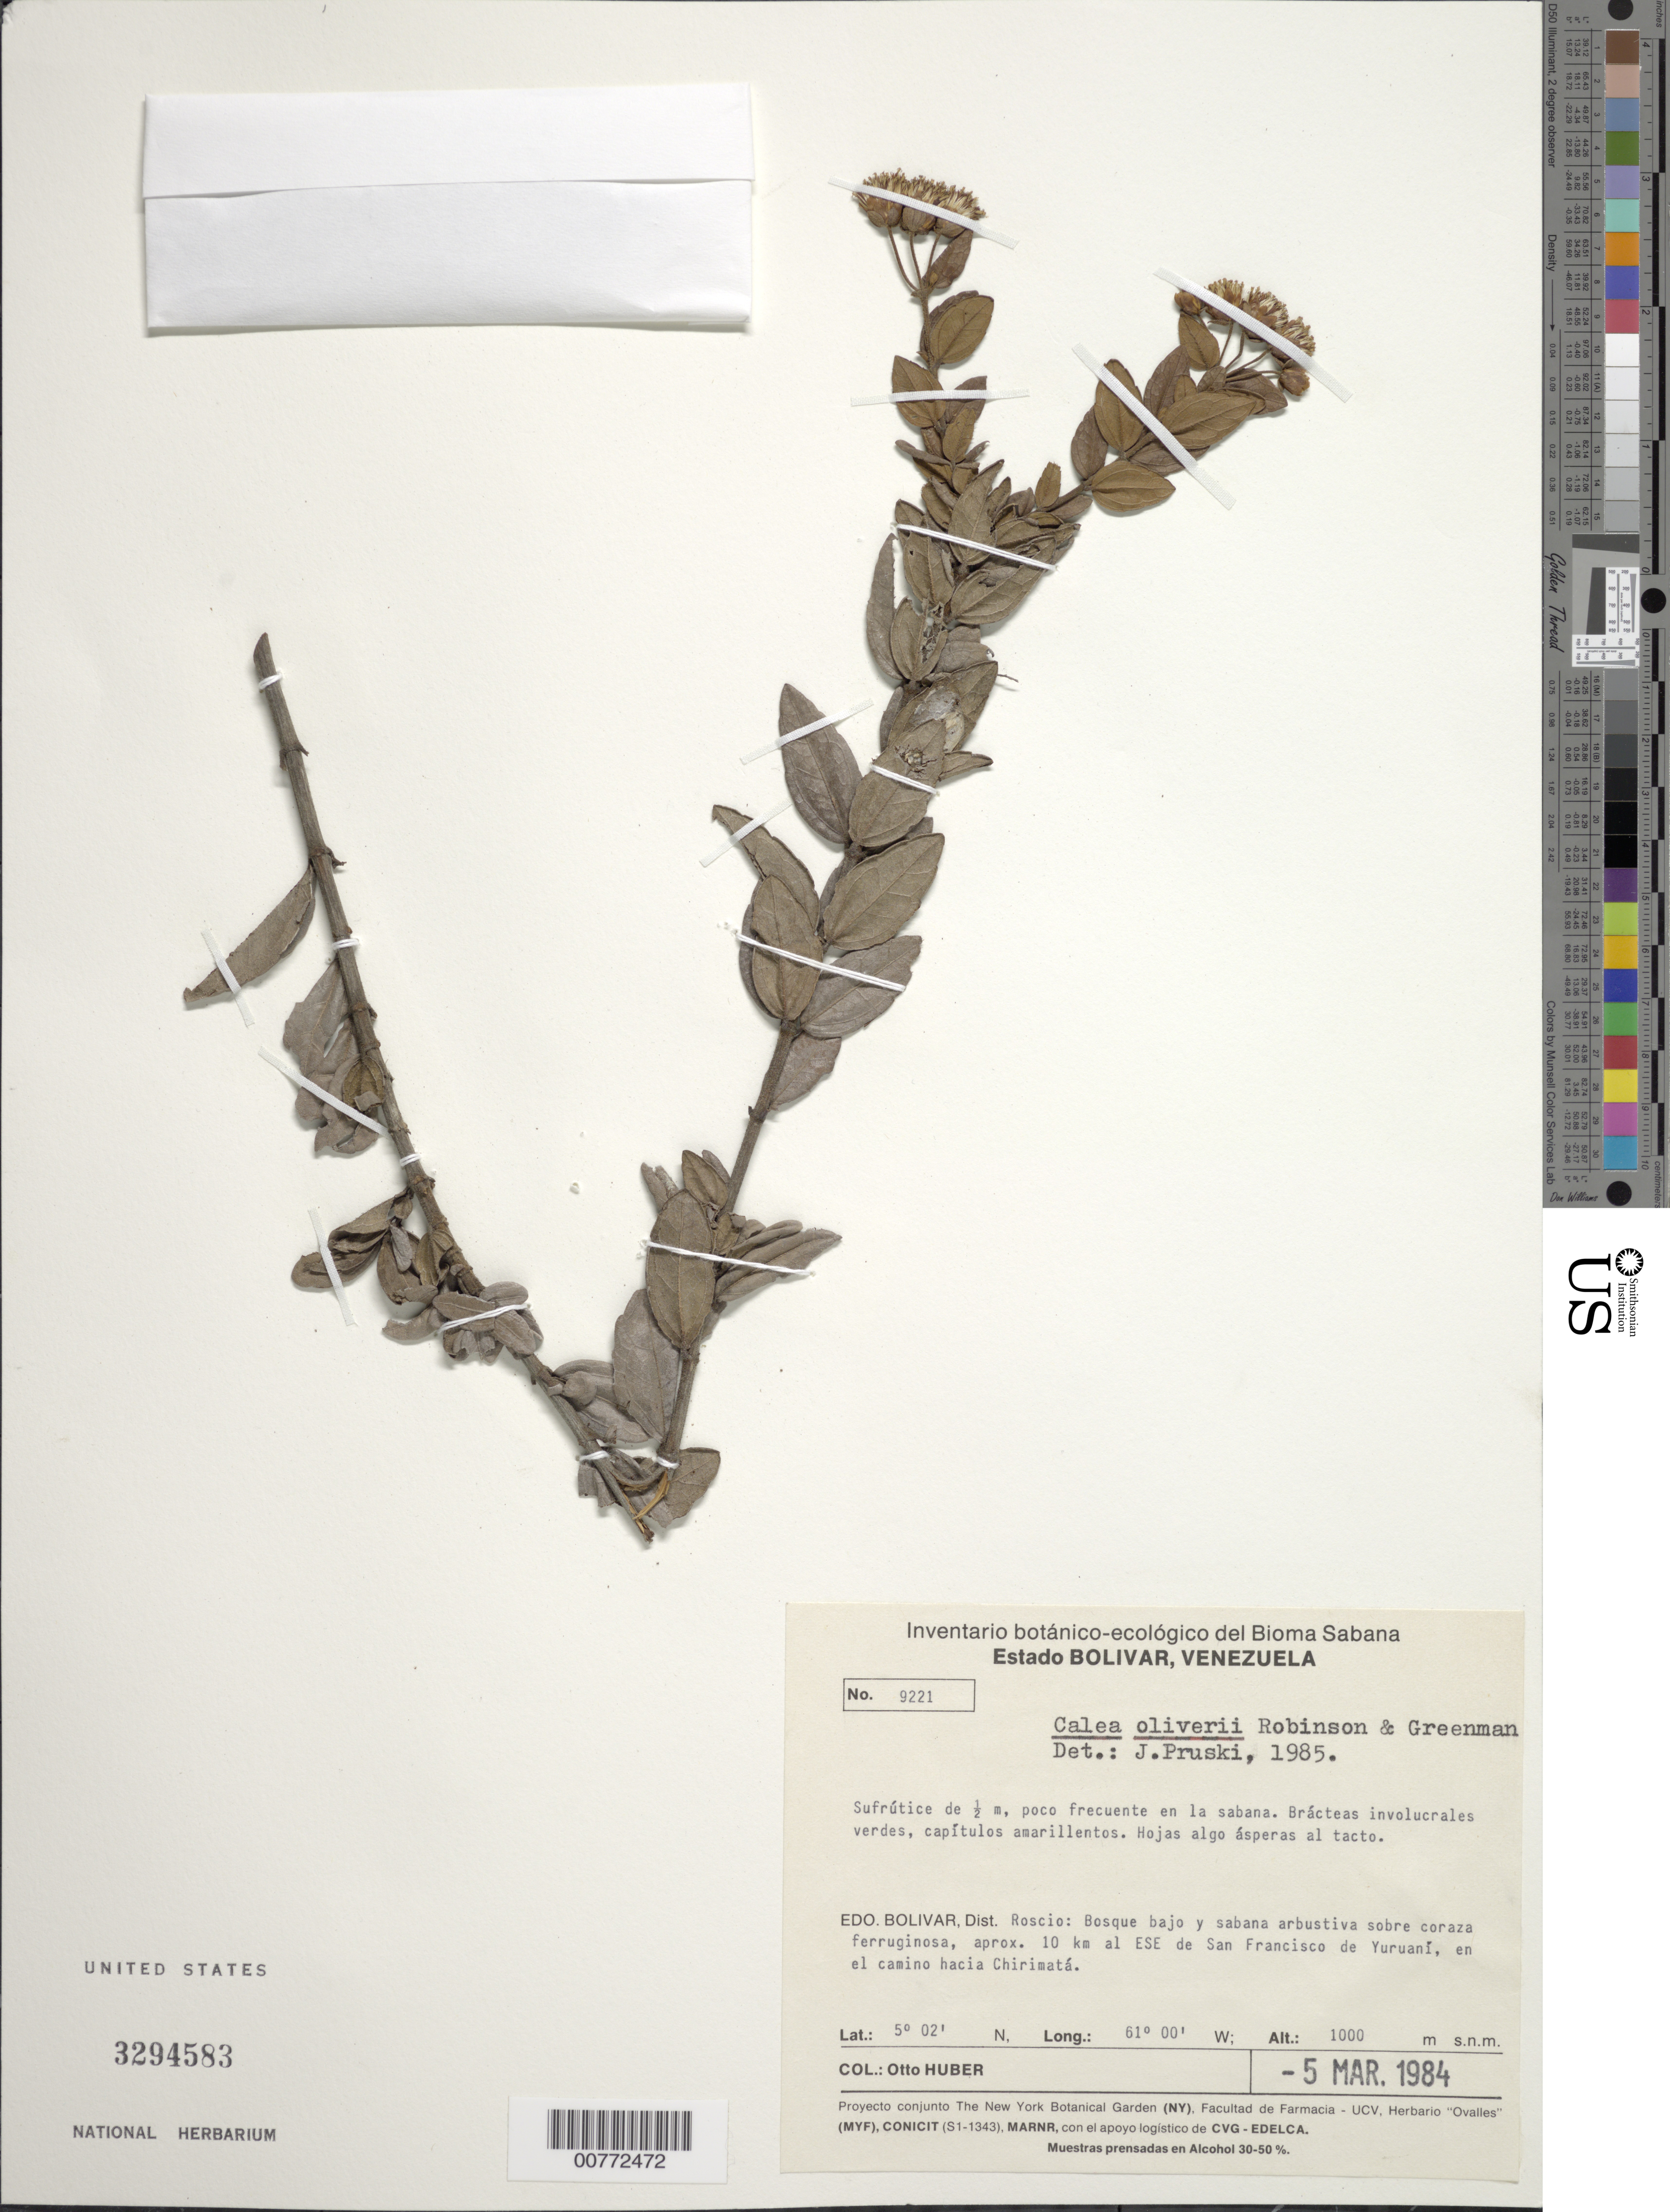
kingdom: Plantae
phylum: Tracheophyta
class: Magnoliopsida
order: Asterales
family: Asteraceae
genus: Calea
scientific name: Calea oliveri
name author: B.L. Rob. & Greenm.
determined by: Bueno, Vinicius Resende, (ICN), Universidade Federal do Rio Grande do Sul (BRAZIL)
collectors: O. Huber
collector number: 9221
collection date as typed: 5-Mar-84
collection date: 1984-03-05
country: Venezuela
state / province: Bolívar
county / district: Roscio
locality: San Francisco de Yuruaní, aprox. 10 km ESE; en el camino hacia Chirimatá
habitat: Bosque bajo y sabana arbustiva sobre coraza ferruginosa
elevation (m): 1000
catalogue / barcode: US 3294583